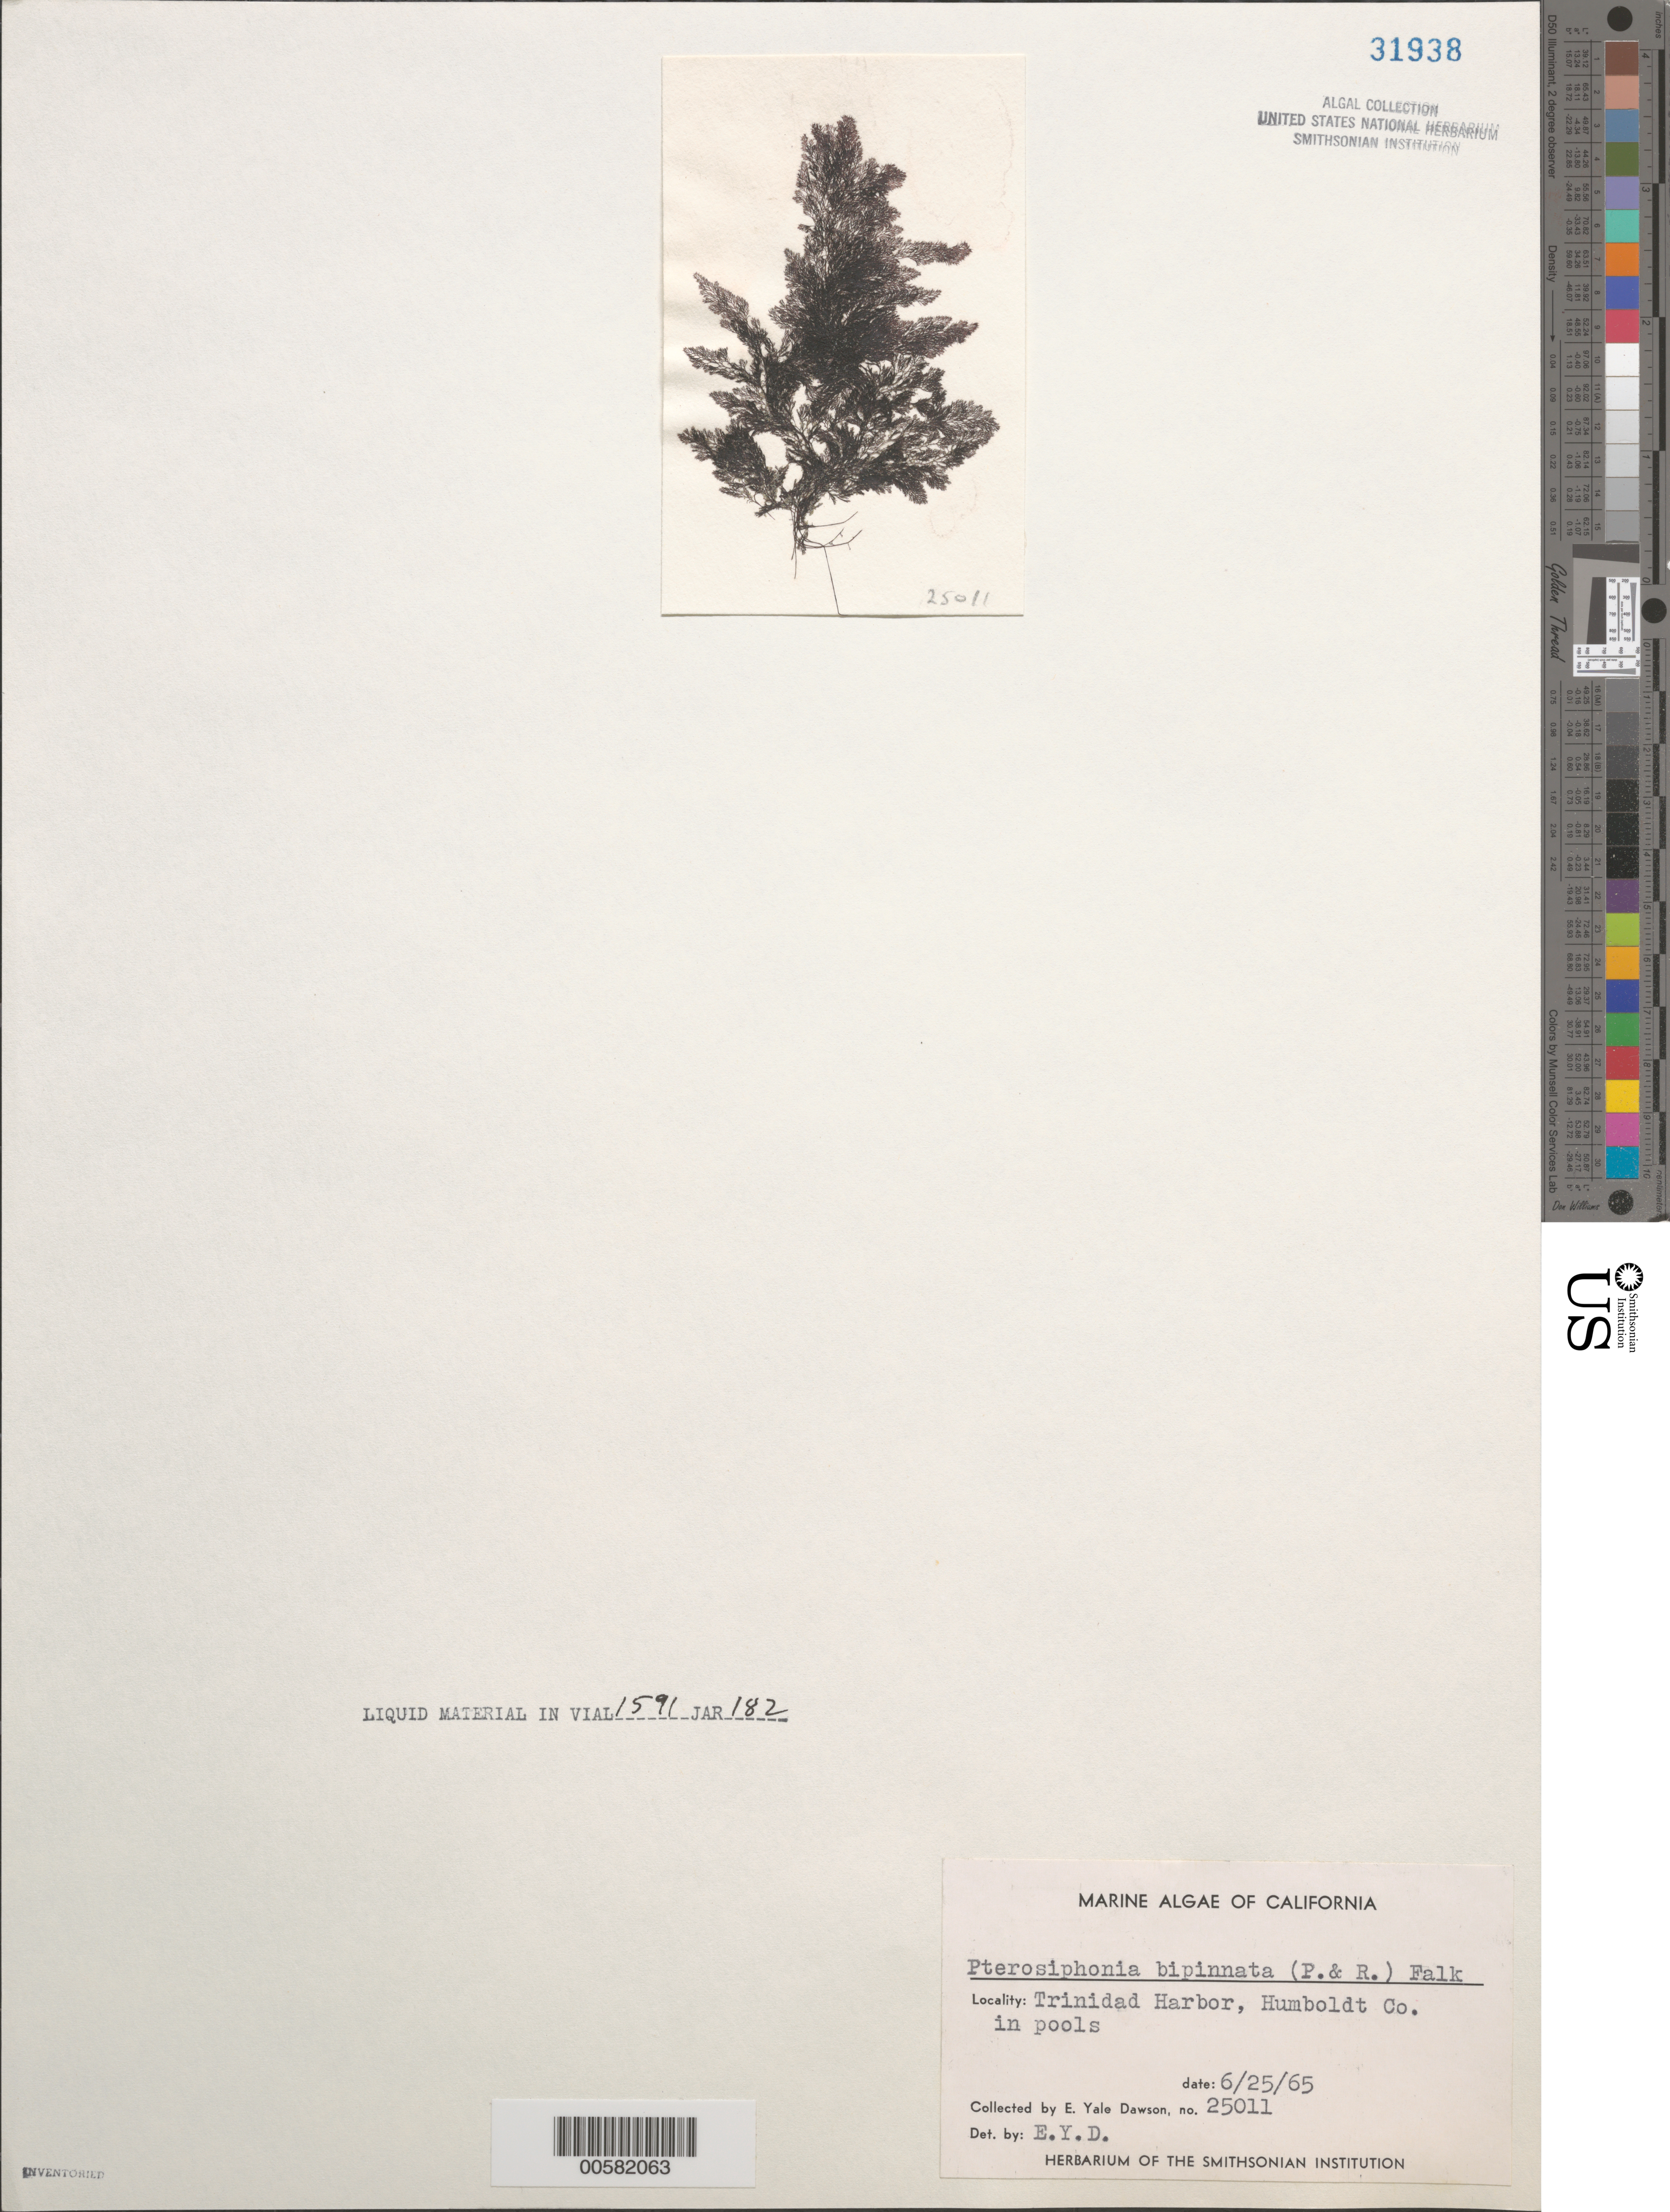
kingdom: Plantae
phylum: Rhodophyta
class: Florideophyceae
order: Ceramiales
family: Rhodomelaceae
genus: Savoiea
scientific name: Savoiea bipinnata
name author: (Postels & Rupr.) M.J. Wynne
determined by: Algae name updating Project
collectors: E. Y. Dawson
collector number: EYD 25011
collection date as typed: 27 Jun 1965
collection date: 1965-06-27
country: United States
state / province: California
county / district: Humboldt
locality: Trinidad Harbor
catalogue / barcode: US 31938